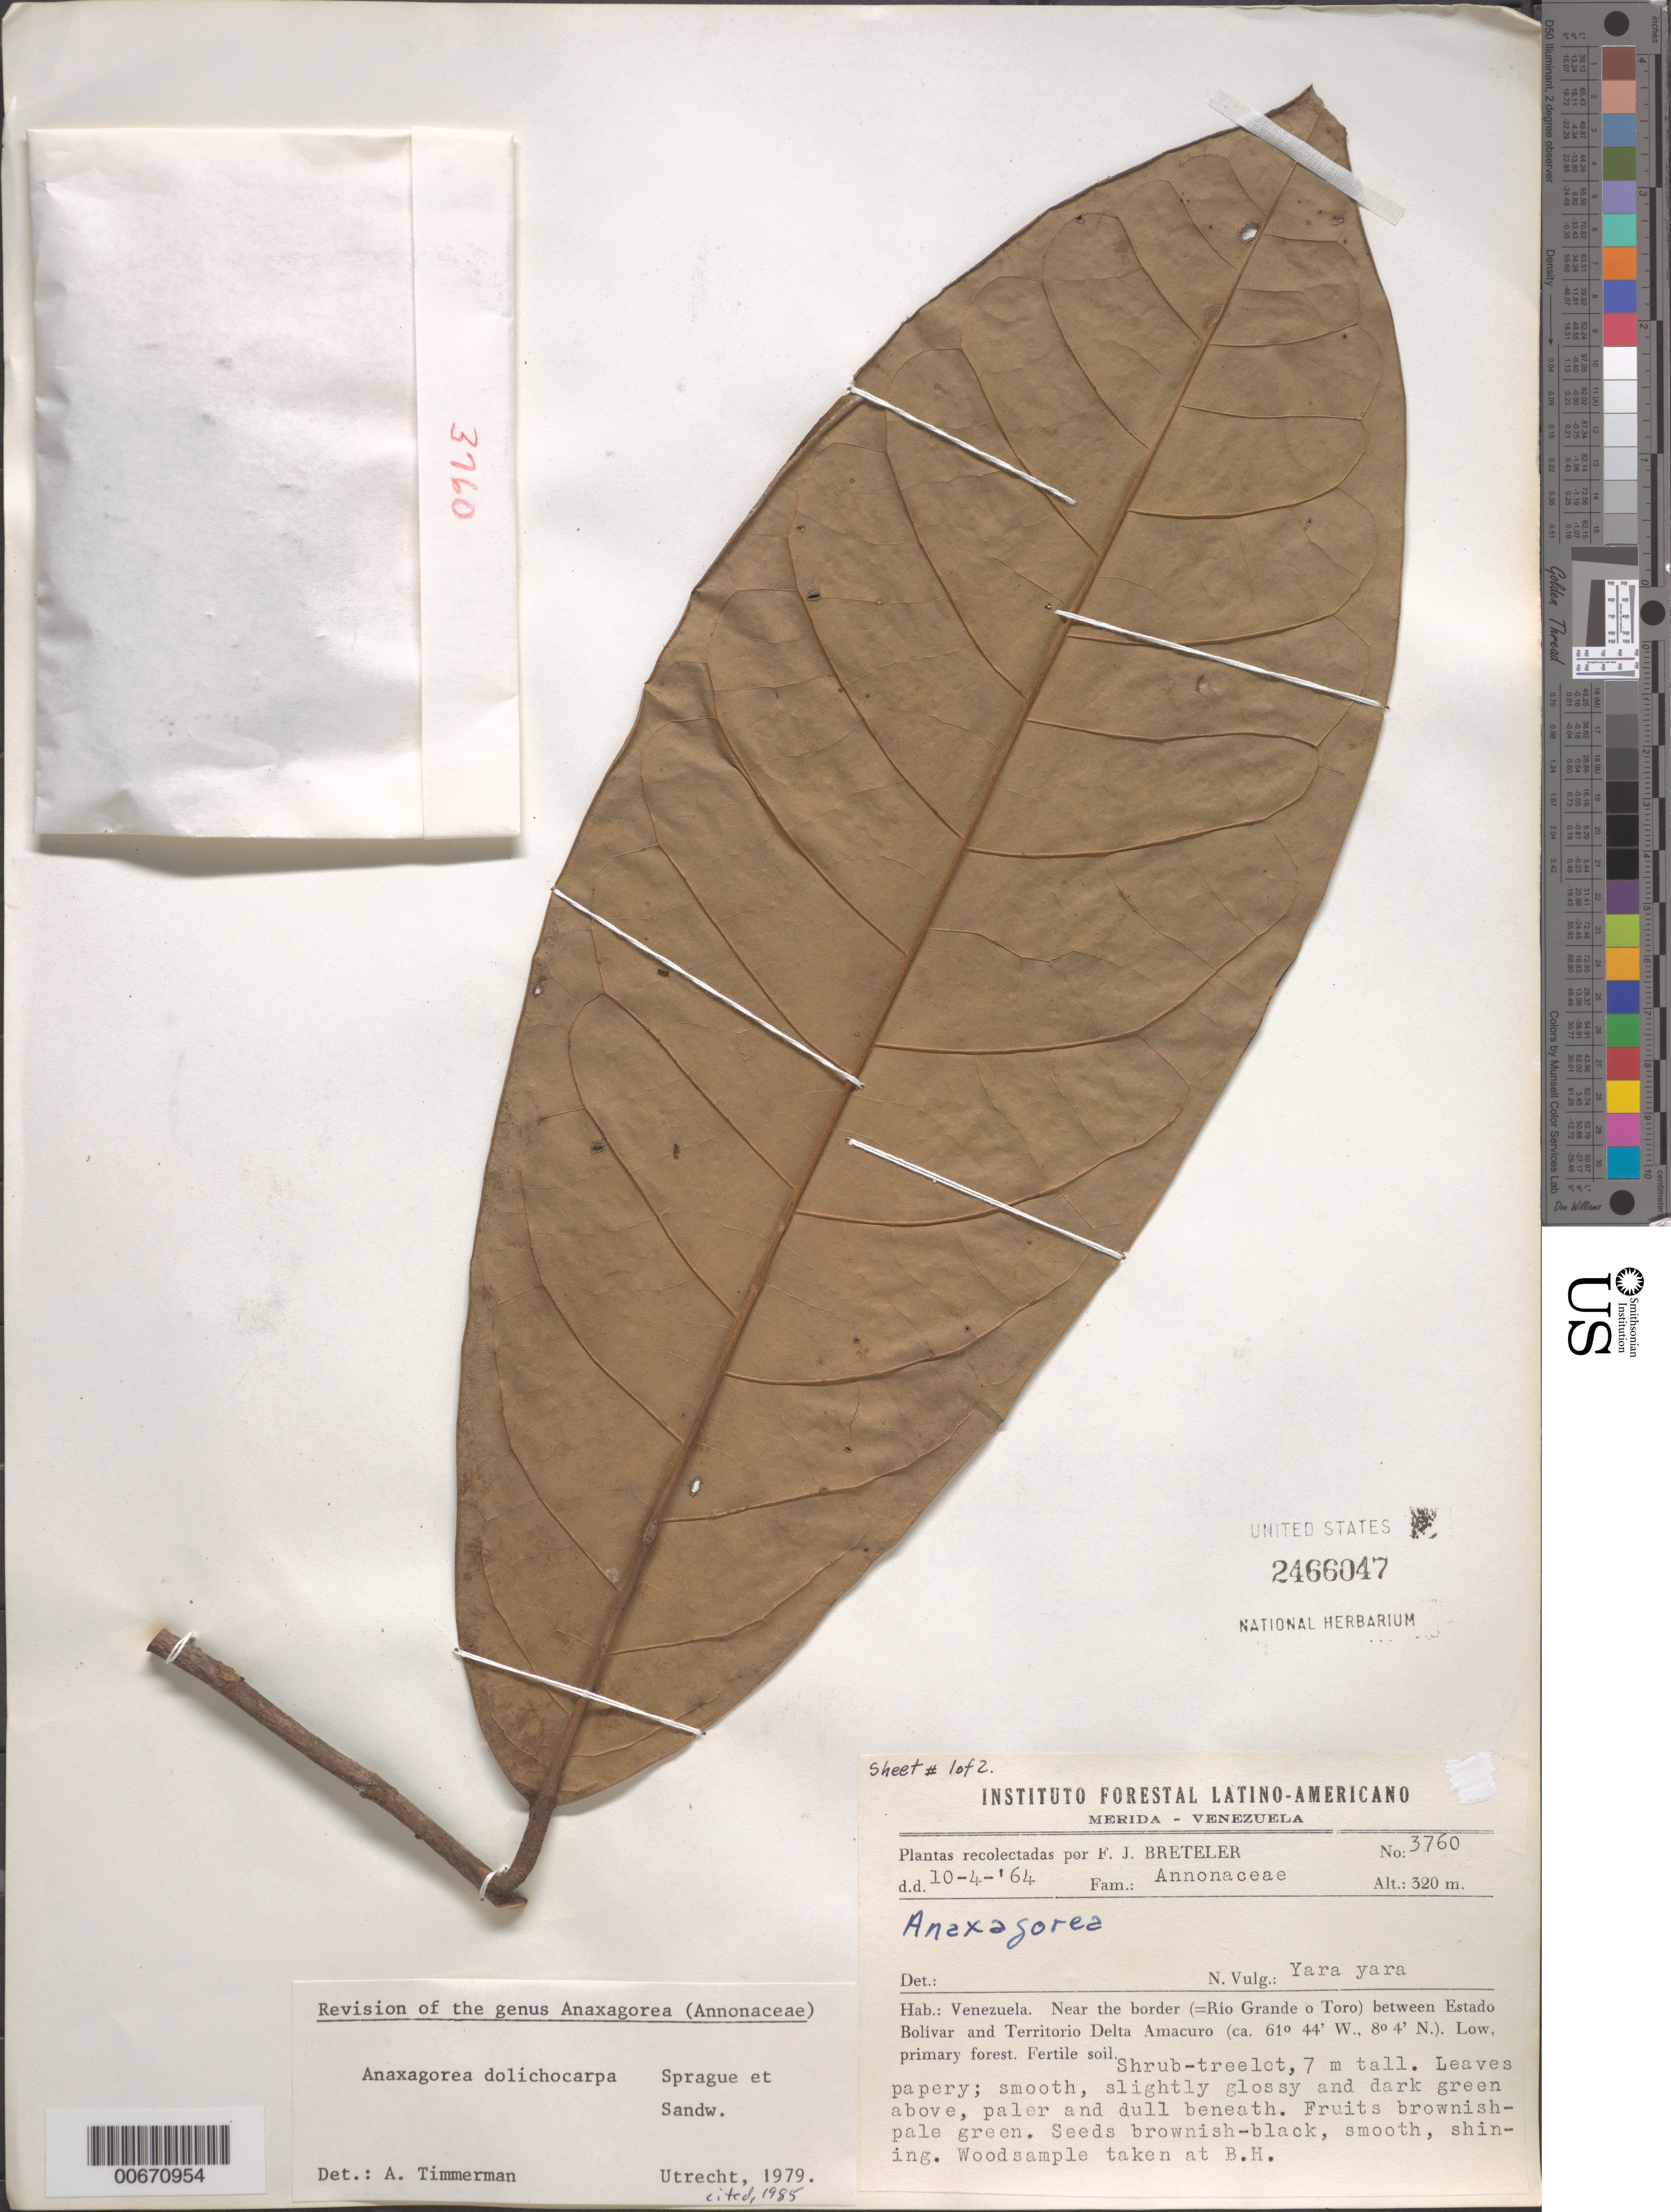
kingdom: Plantae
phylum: Tracheophyta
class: Magnoliopsida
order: Magnoliales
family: Annonaceae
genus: Anaxagorea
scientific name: Anaxagorea dolichocarpa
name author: Sprague & Sandwith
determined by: Timmerman, A.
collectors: F. J. Breteler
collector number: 3760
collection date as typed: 10-Apr-64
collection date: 1964-04-10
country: Venezuela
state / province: Bolívar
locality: Río Grande o Toro, near border between Estado Bolívar and Territorío Delta Amacuro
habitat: Low, primary forest, fertile soil; marshy, open site, periodically inundated;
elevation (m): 320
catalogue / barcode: US 2466047